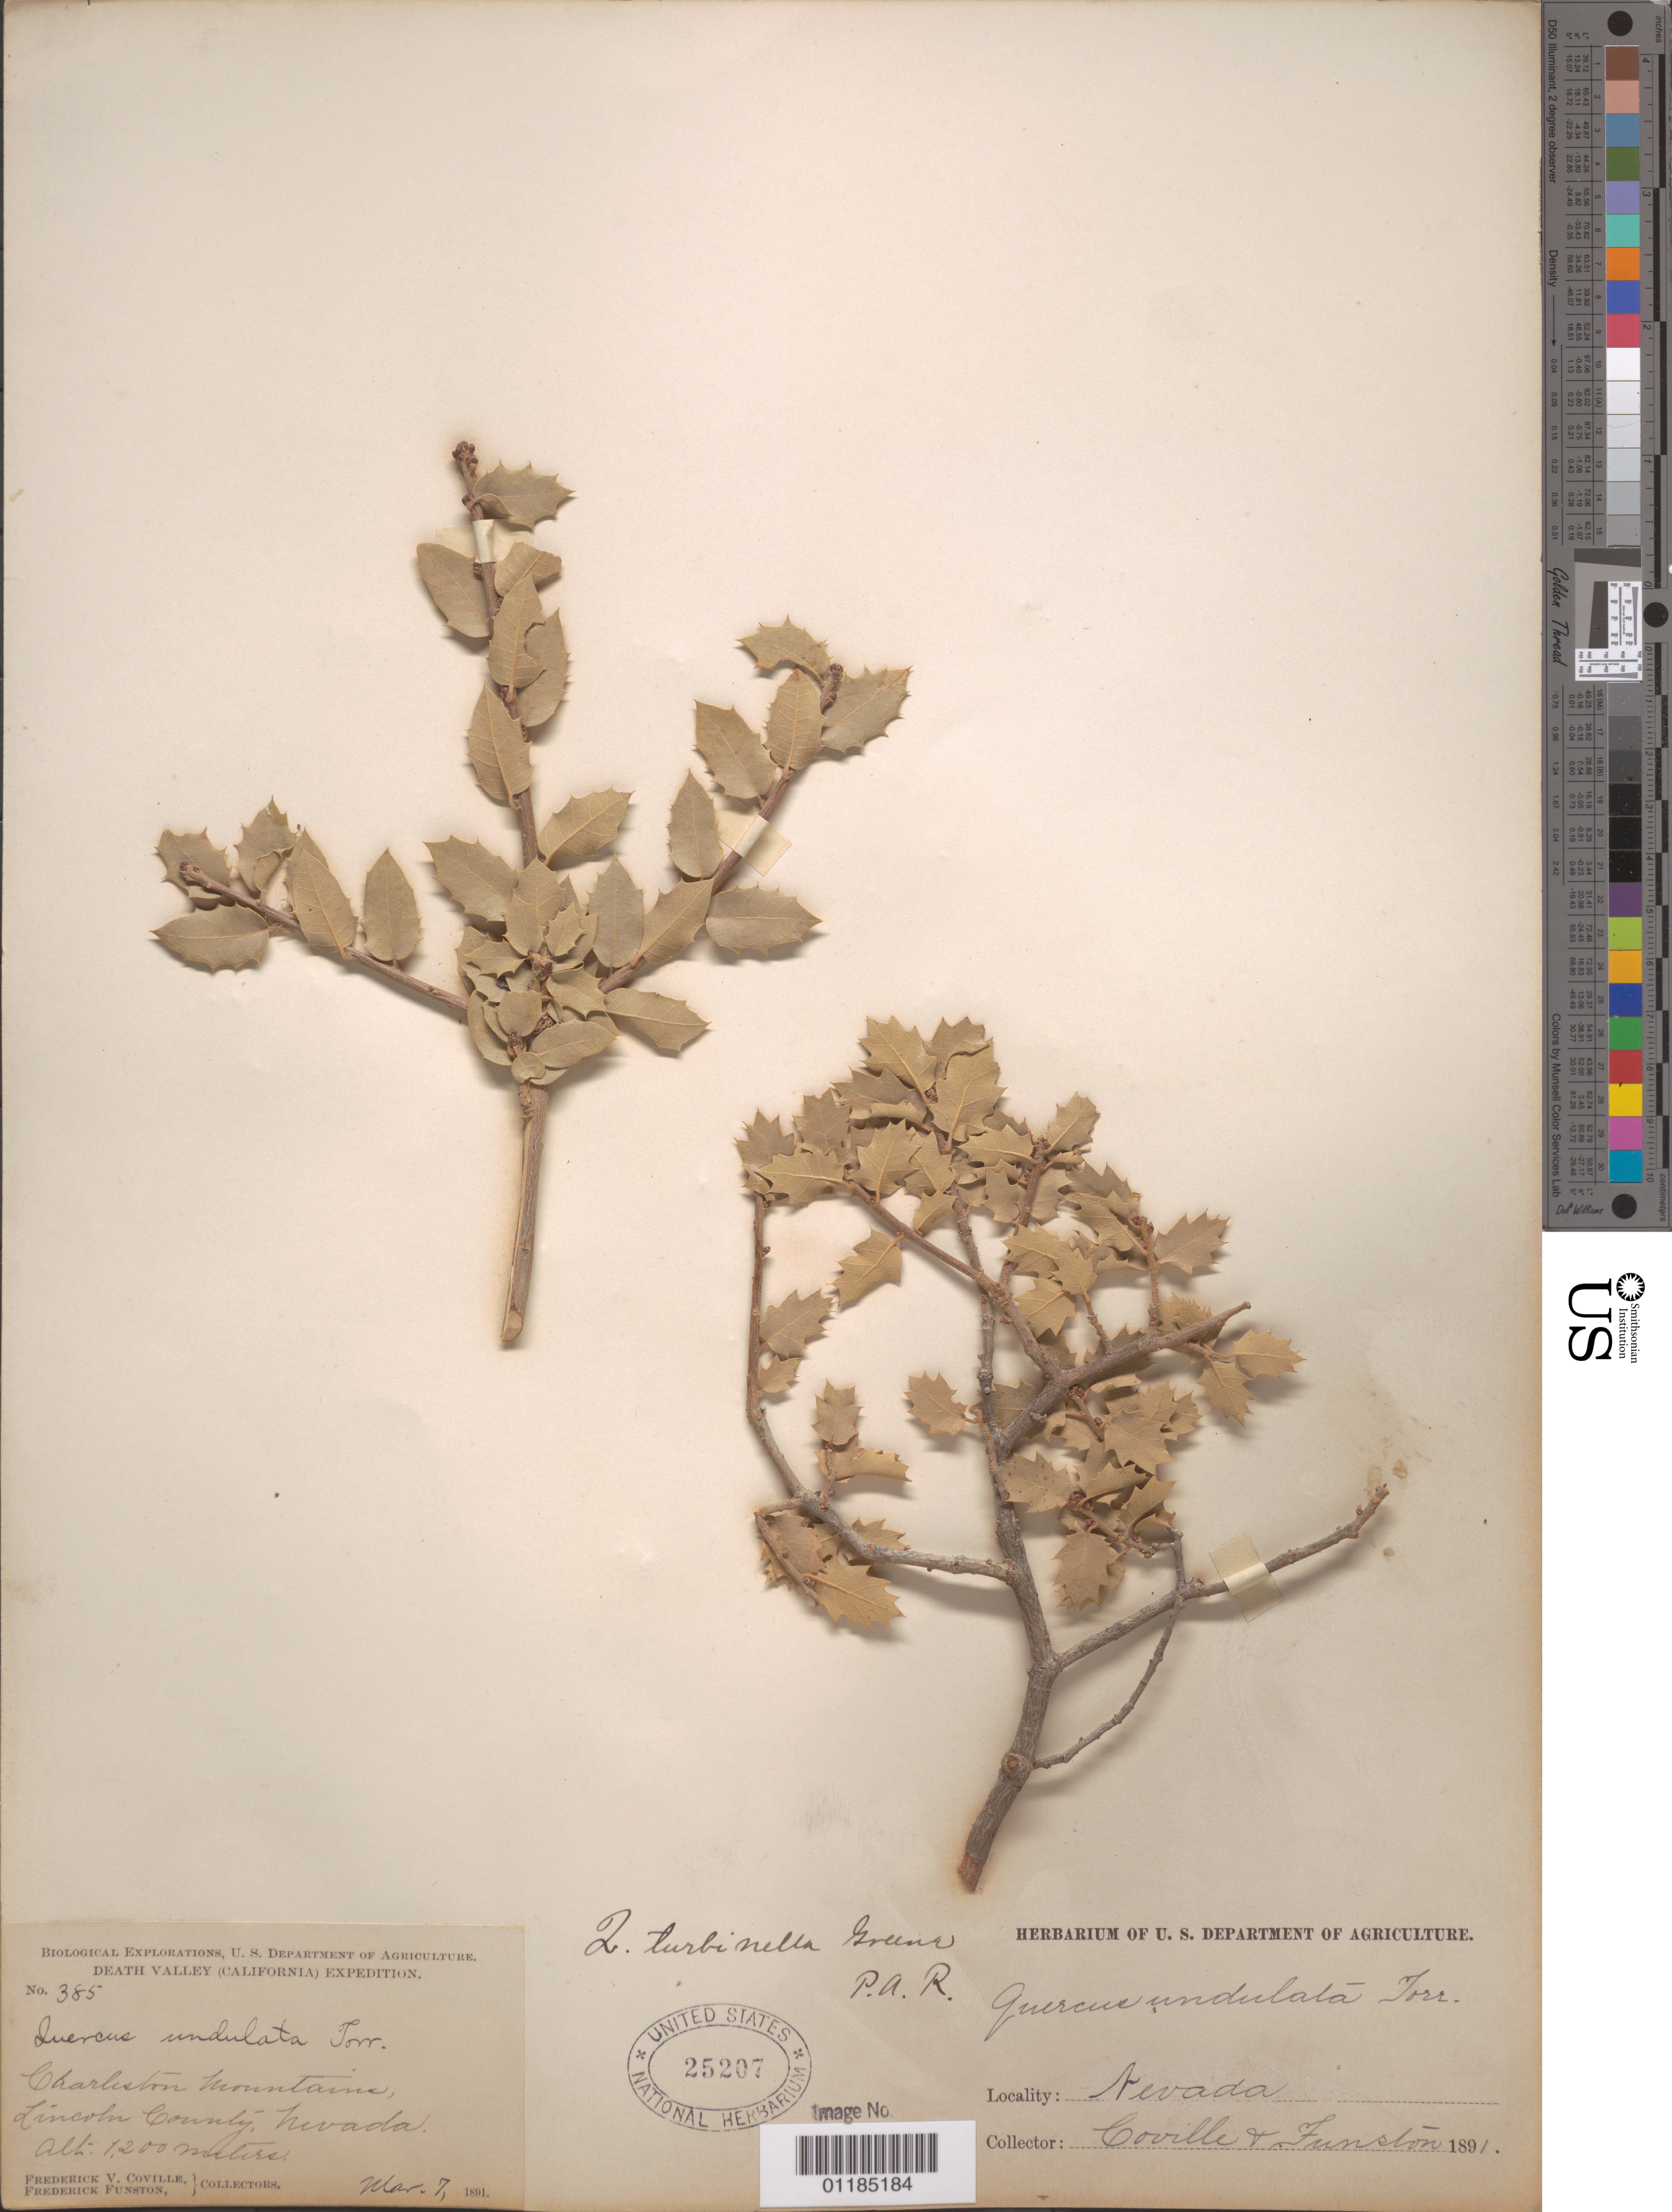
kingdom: Plantae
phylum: Tracheophyta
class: Magnoliopsida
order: Fagales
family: Fagaceae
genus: Quercus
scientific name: Quercus turbinella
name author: Greene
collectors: F. V. Coville & F. Funston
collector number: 385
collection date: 1891-03-07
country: United States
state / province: Nevada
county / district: Lincoln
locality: Charleston Mts.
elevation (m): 1200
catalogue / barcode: US 25207